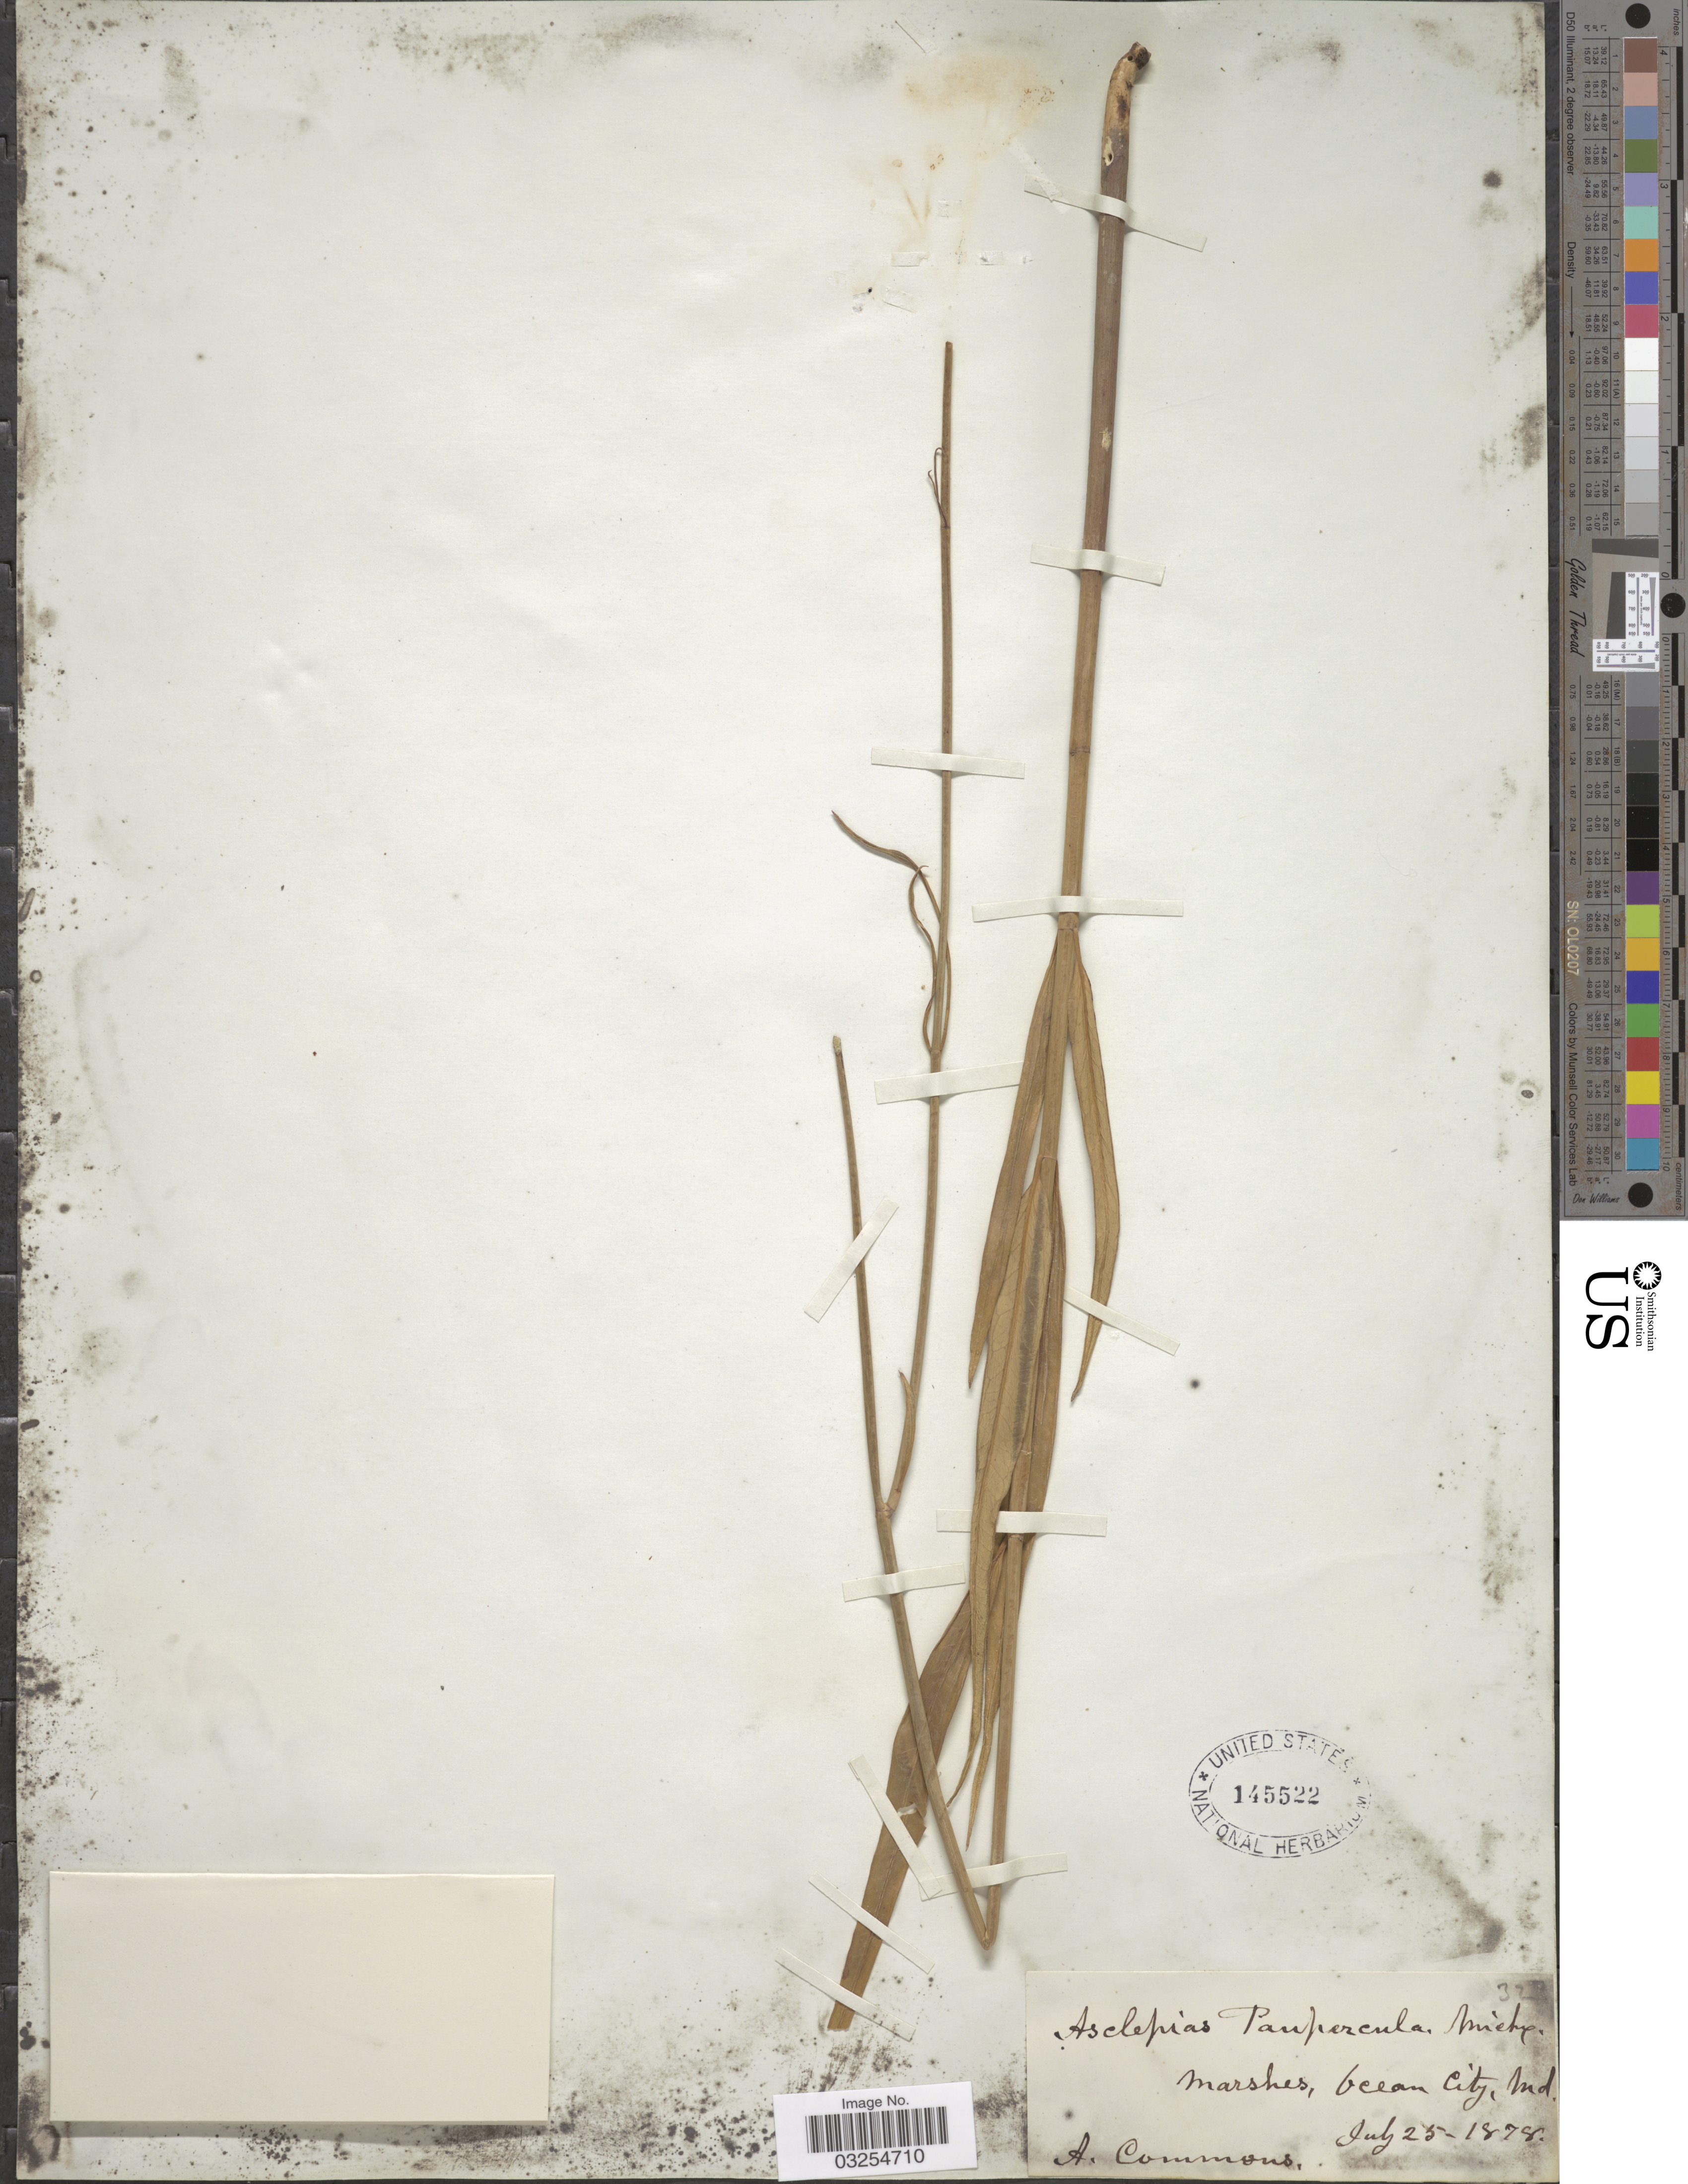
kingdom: Plantae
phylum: Tracheophyta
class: Magnoliopsida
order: Gentianales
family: Apocynaceae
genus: Asclepias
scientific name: Asclepias lanceolata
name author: Walter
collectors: A. Commons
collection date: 1878-07-25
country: United States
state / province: Maryland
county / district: Wicomico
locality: Marshes, Ocean City.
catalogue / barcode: US 145522